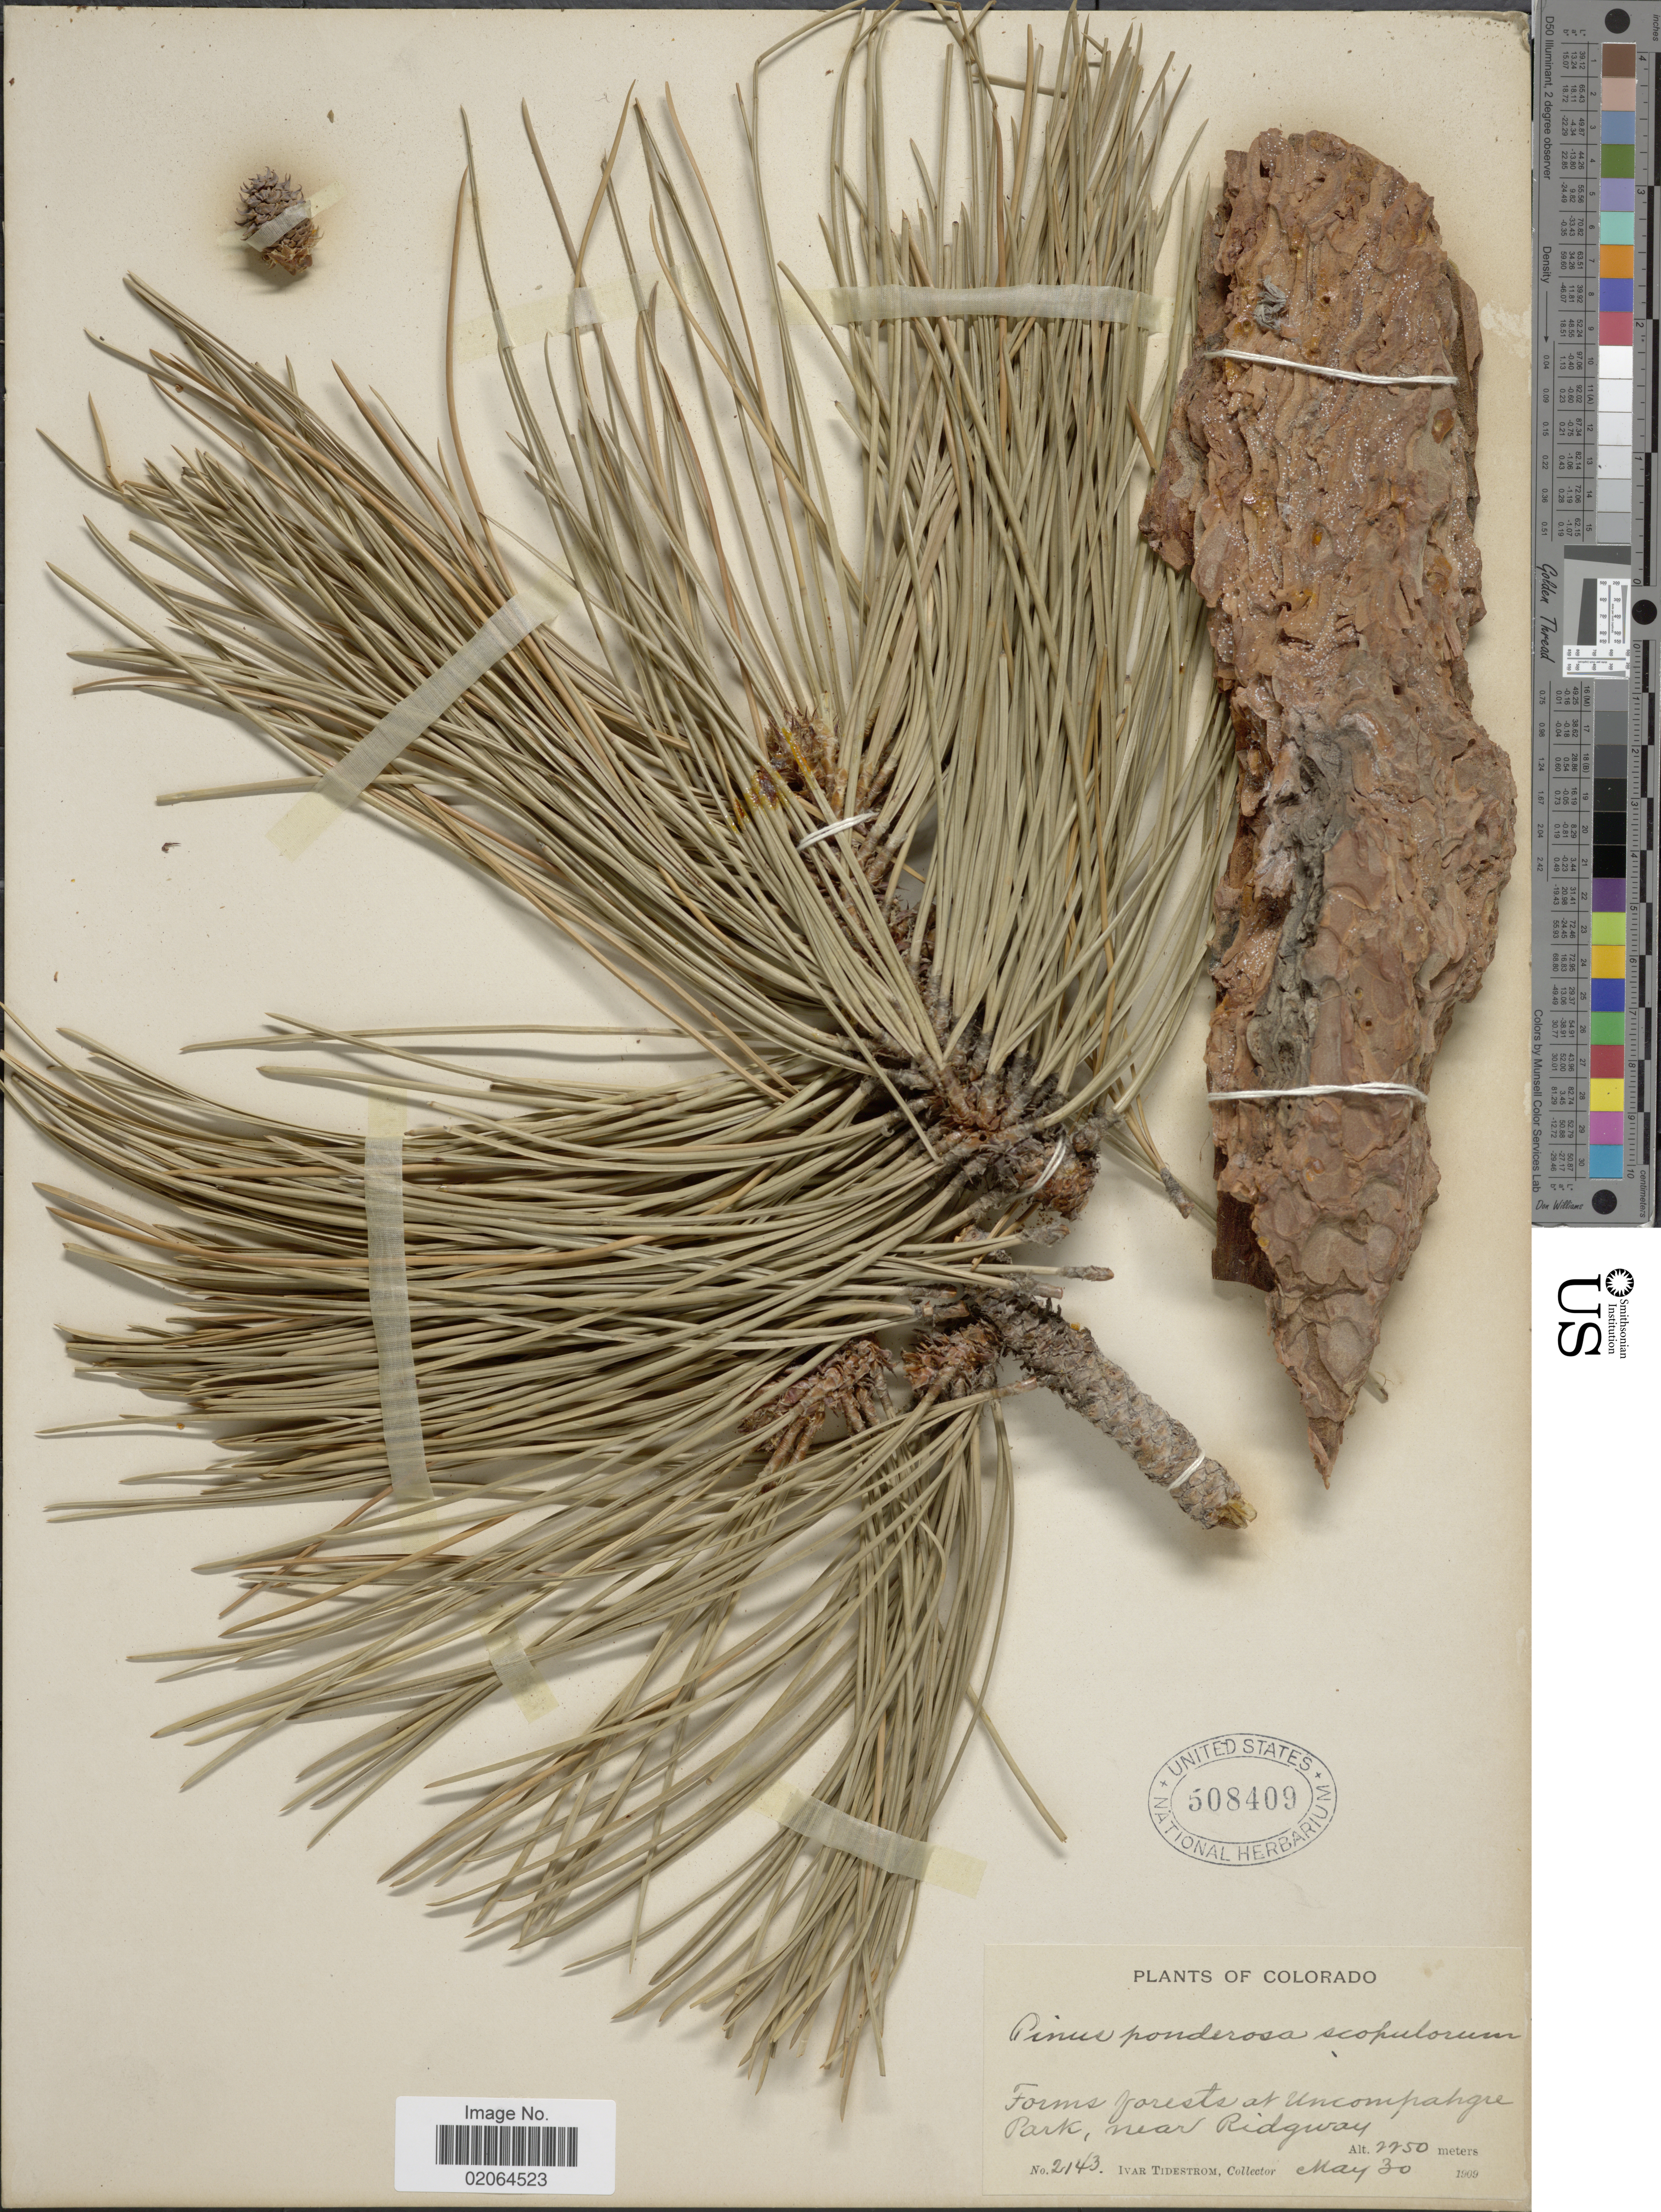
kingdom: Plantae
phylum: Tracheophyta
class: Pinopsida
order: Pinales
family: Pinaceae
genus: Pinus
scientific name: Pinus ponderosa var. scopulorum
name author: Engelm.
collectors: I. F. Tidestrom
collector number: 2143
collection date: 1909-05-30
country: United States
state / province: Colorado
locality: Colorado, Forms forests at Uncompahgre Park, near Ridgway.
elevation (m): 2250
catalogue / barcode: US 508409